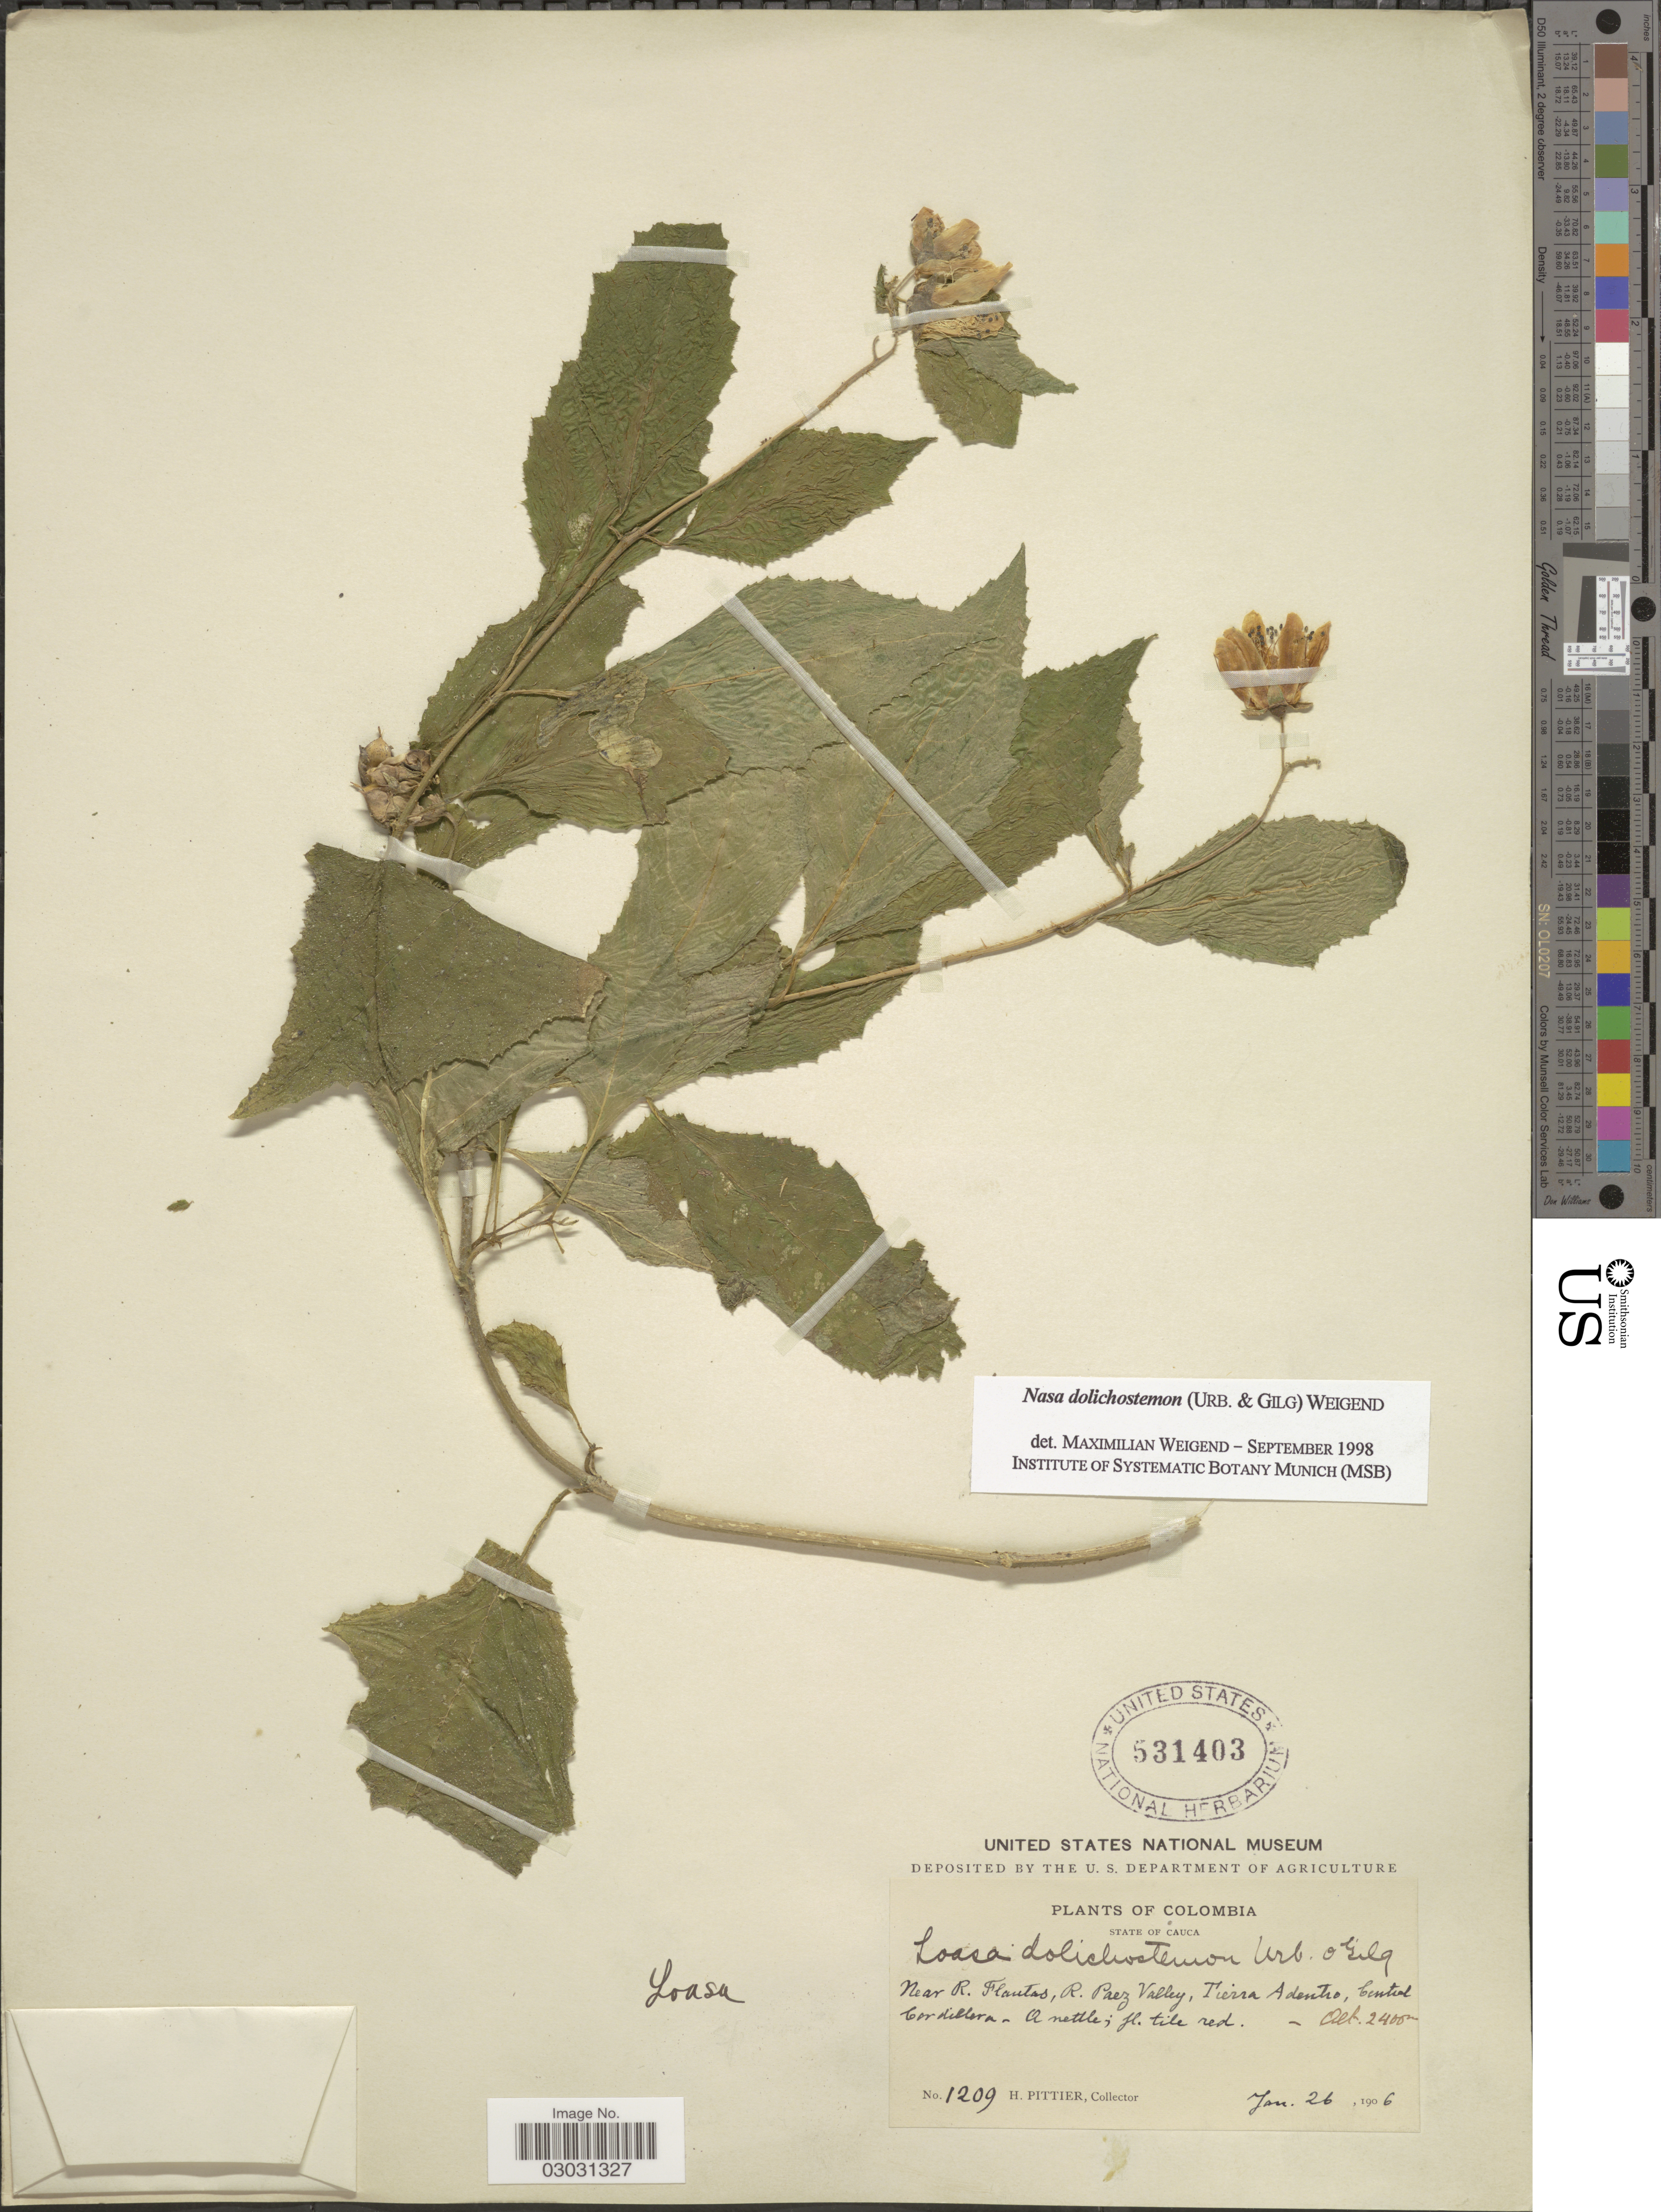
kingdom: Plantae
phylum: Tracheophyta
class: Magnoliopsida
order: Cornales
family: Loasaceae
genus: Nasa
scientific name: Nasa dolichostemon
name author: (Urb. & Gilg) Weigend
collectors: H. F. Pittier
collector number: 1209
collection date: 1906-01-26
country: Colombia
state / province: Cauca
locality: Near R. Flantos, R. Paez Valley, Tierra Adentro, Central Cordillera.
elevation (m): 2400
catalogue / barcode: US 531403